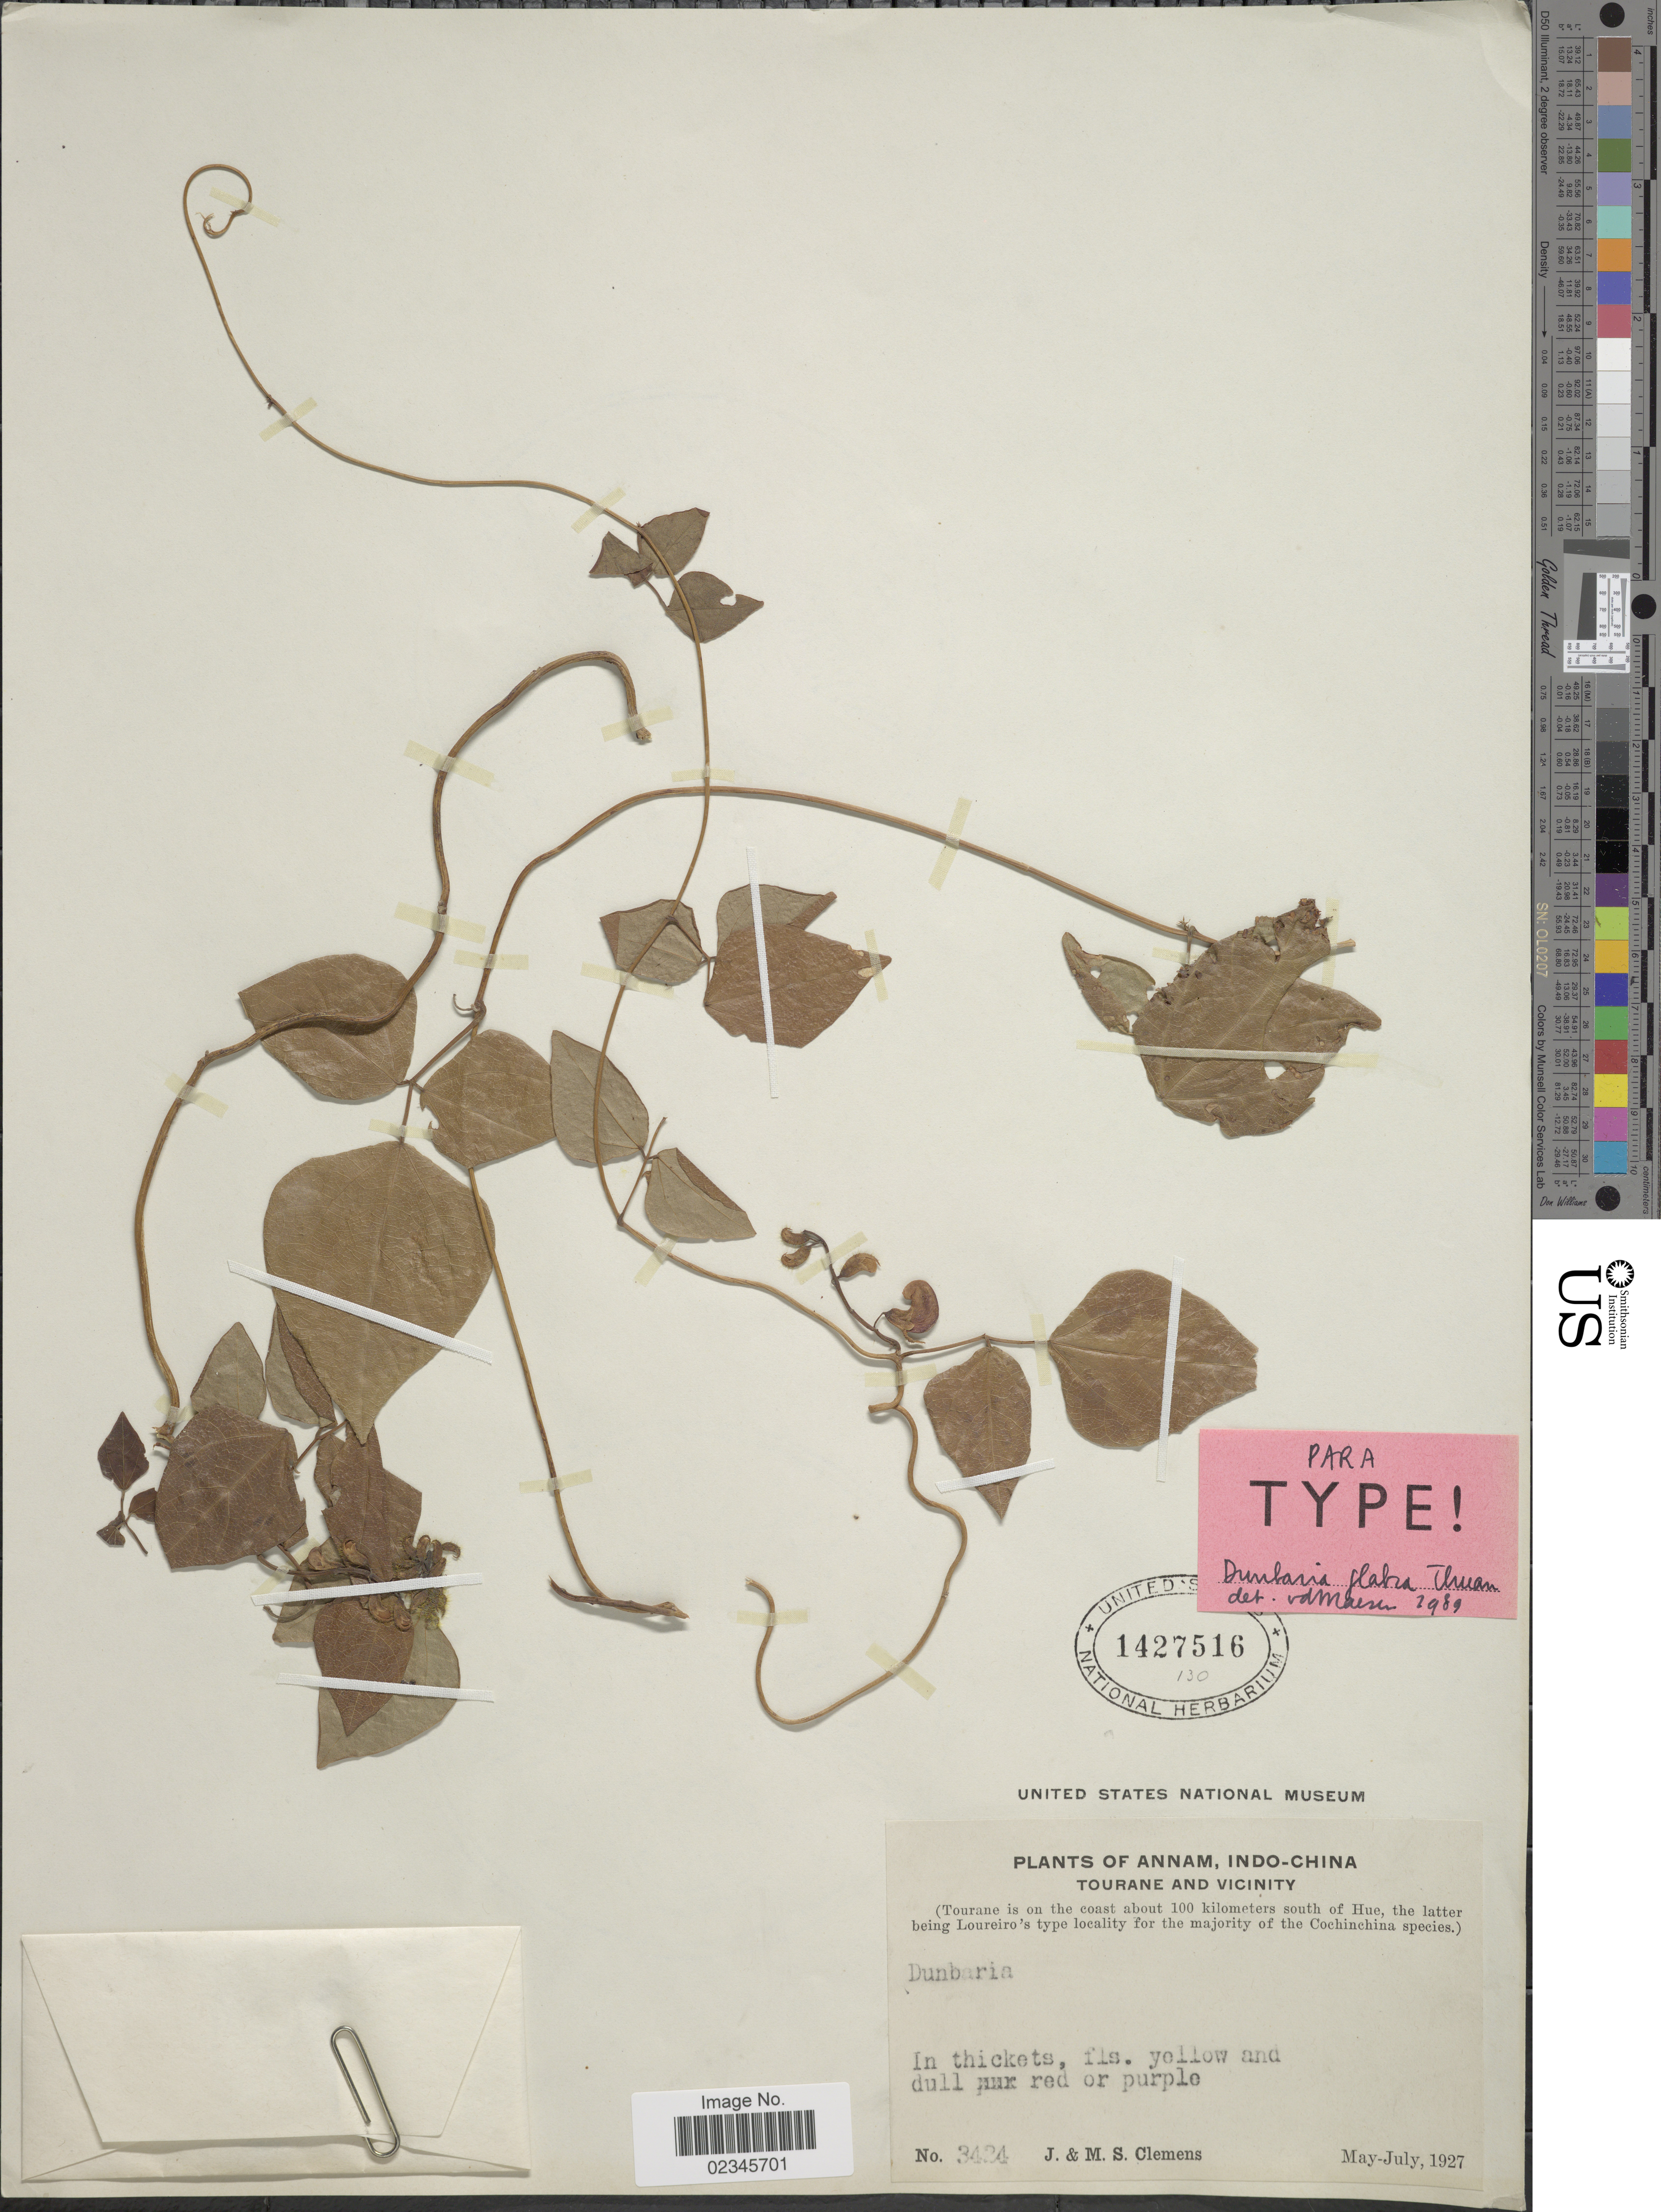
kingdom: Plantae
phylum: Tracheophyta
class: Magnoliopsida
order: Fabales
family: Fabaceae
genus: Dunbaria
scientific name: Dunbaria glabra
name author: Thuan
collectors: J. Clemens & M. S. Clemens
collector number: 3424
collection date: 1927-05/1927-07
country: Vietnam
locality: Annam, Indo-China, Tourane and vicinity (Tourane is on the coast about 100 kilometers south of Hue), in thickets.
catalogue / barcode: US 1427516